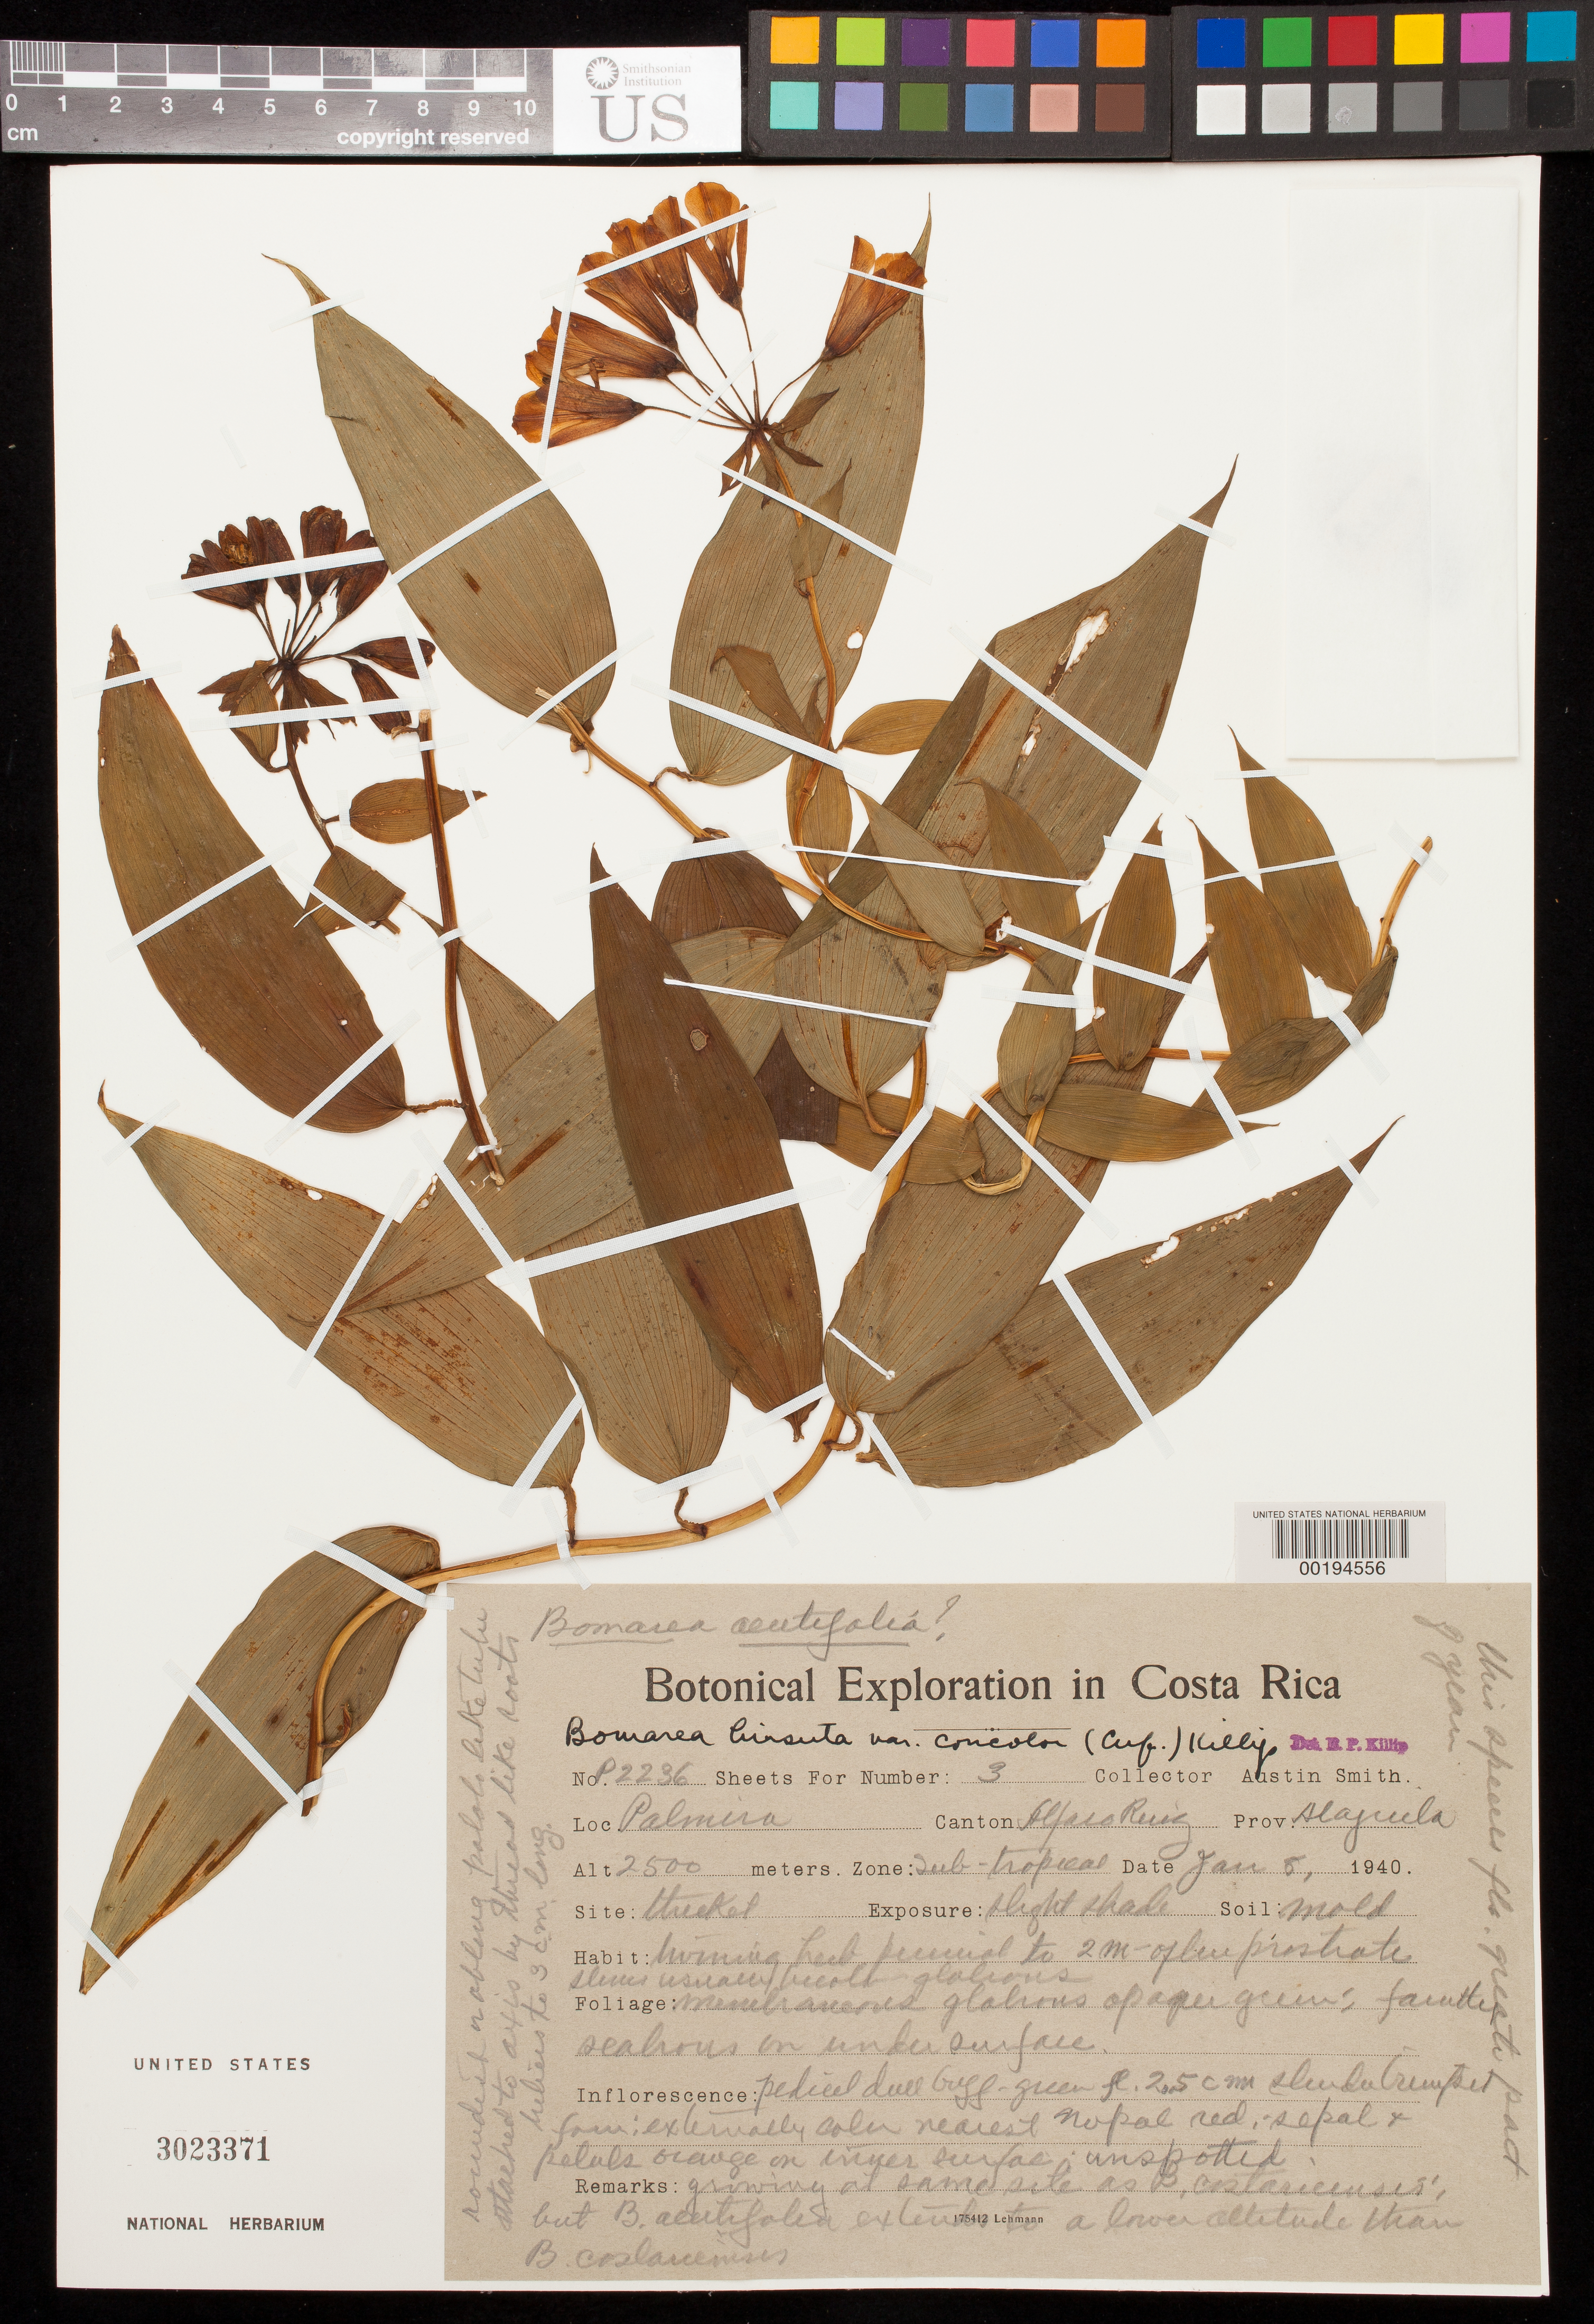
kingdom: Plantae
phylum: Tracheophyta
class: Liliopsida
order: Liliales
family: Alstroemeriaceae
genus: Bomarea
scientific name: Bomarea hirsuta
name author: (Kunth) Herb.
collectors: Aust P. Smith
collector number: P2236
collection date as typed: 05 Jan 1940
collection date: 1940-01-05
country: Costa Rica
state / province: Alajuela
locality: Palmira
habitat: Sub-tropical; thicket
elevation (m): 2500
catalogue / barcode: US 3023371